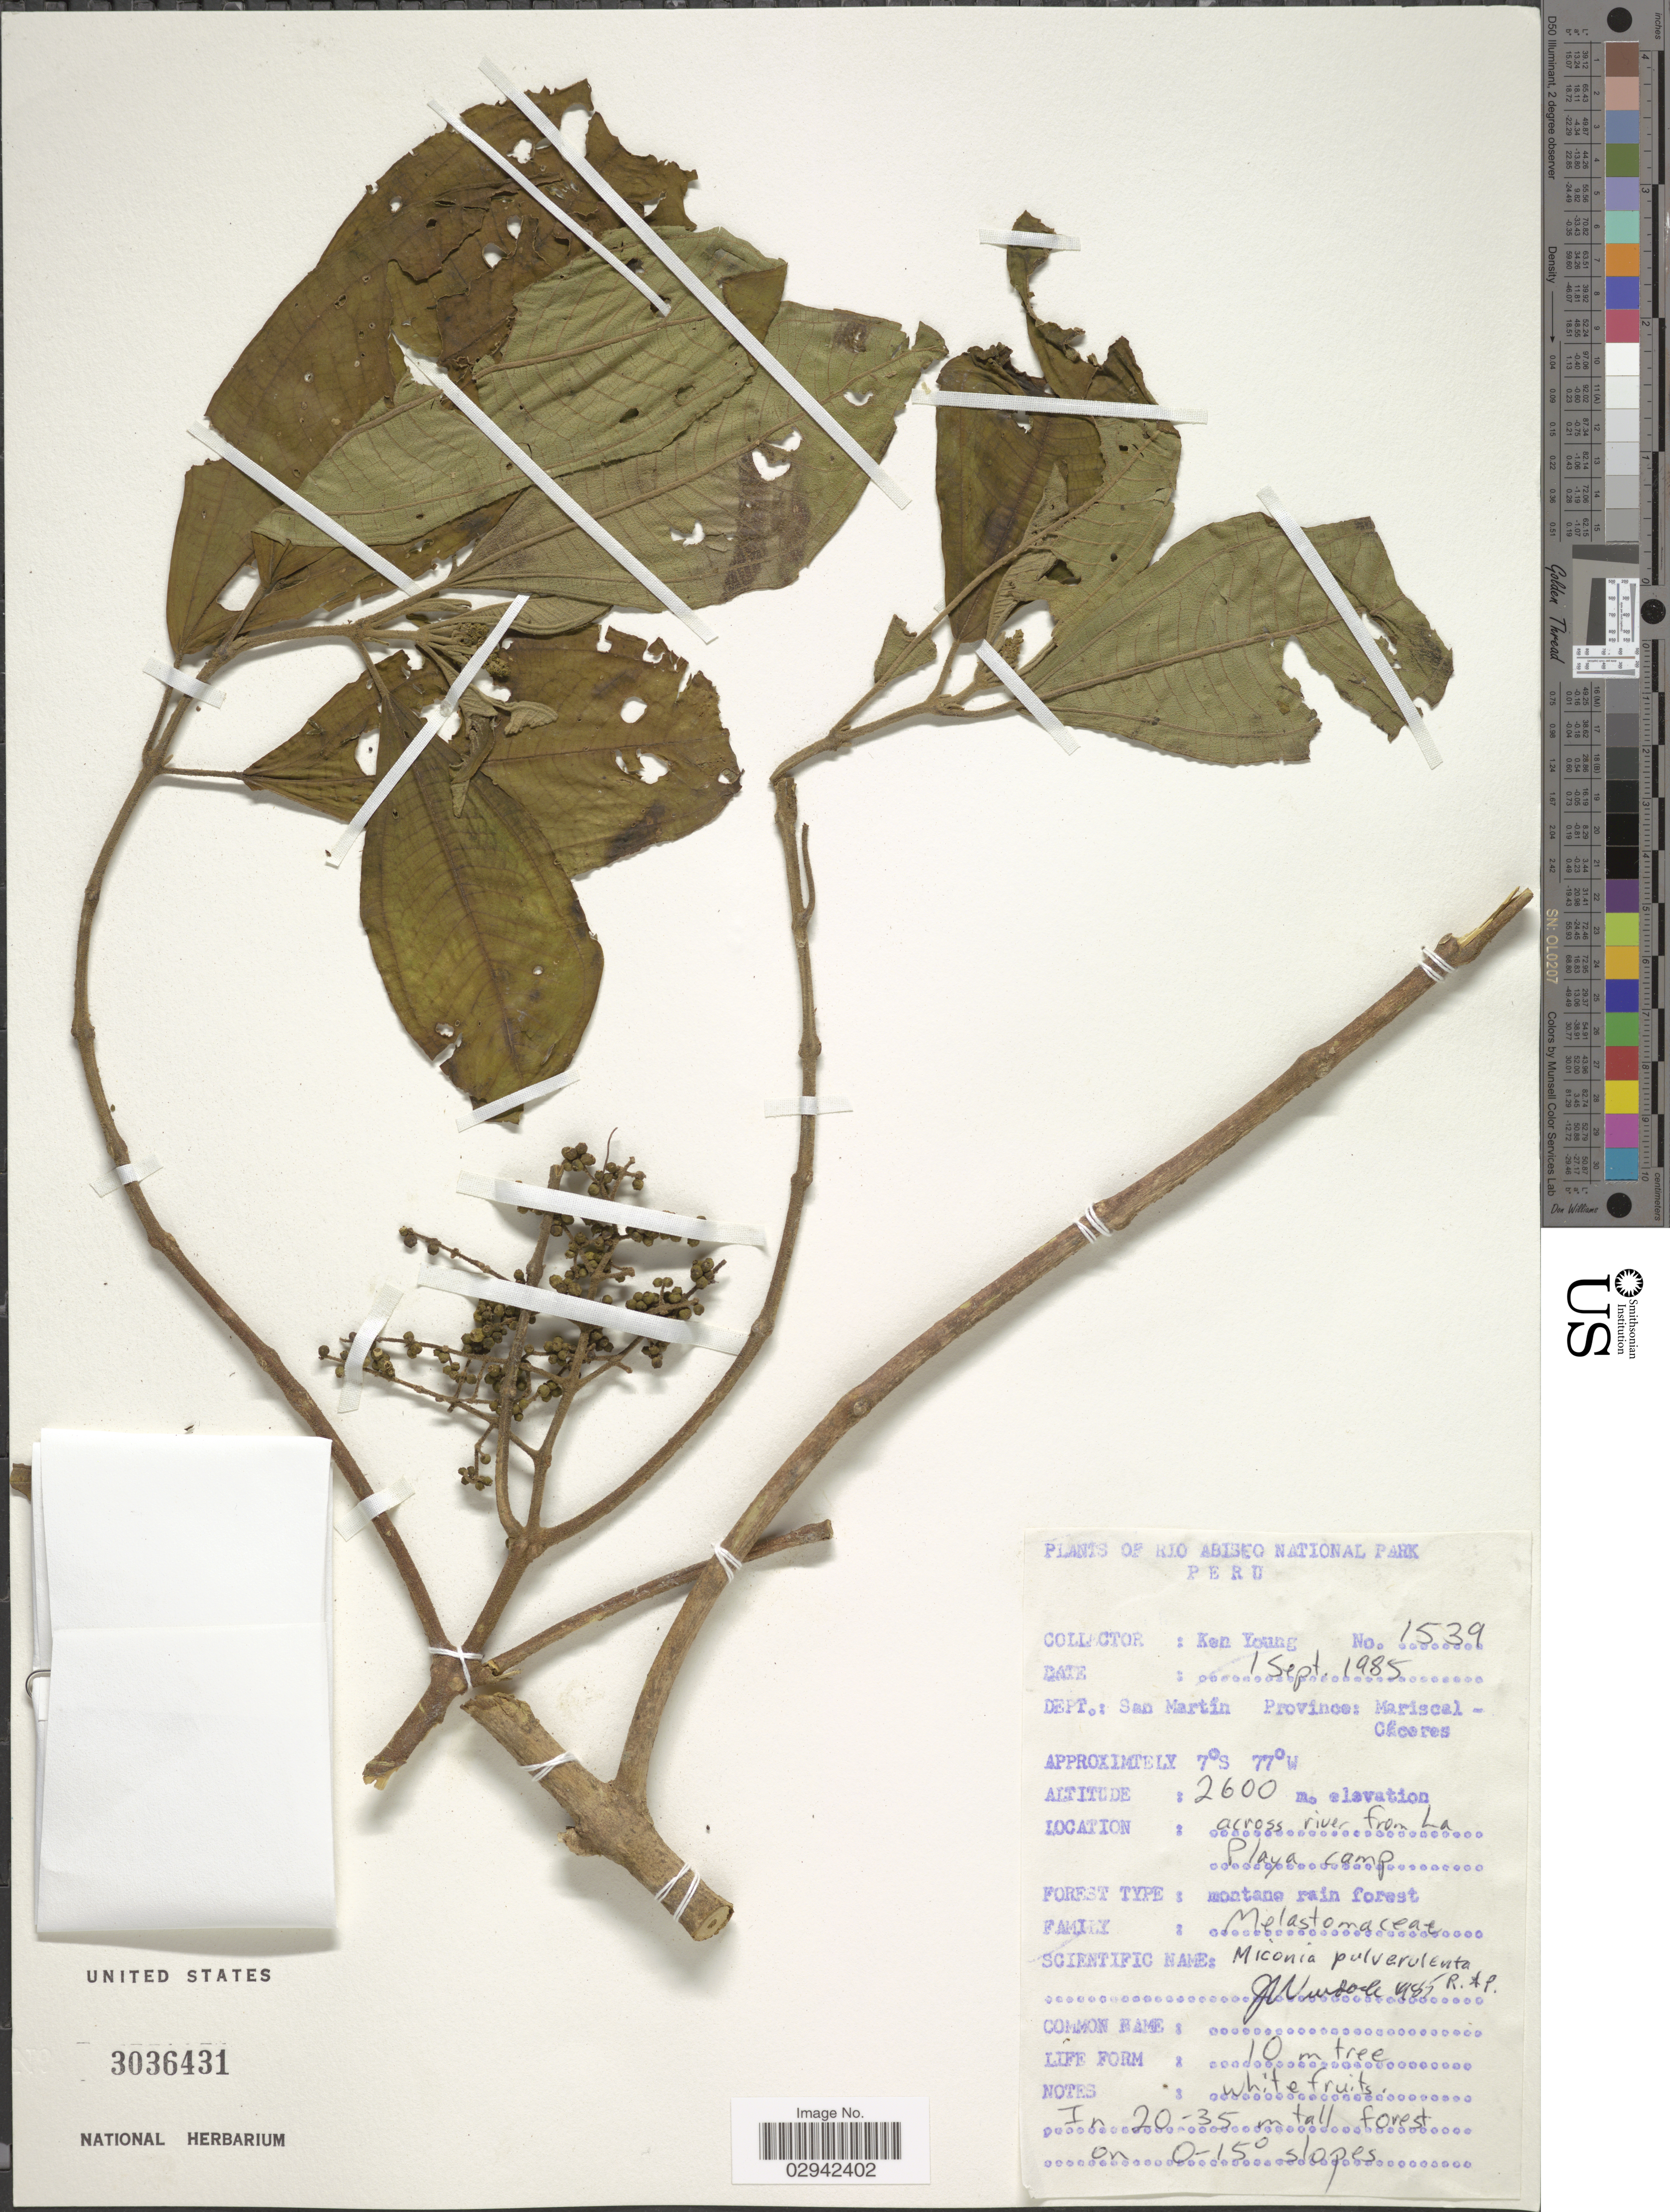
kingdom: Plantae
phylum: Tracheophyta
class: Magnoliopsida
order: Myrtales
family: Melastomataceae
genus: Miconia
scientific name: Miconia pulverulenta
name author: Ruiz & Pav.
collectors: K. Young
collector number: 1539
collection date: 1985-09-01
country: Peru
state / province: San Martín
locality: Dept.: San Martín, Province: Mariscal Cáceres, across river from La Playa camp.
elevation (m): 2600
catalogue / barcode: US 3036431